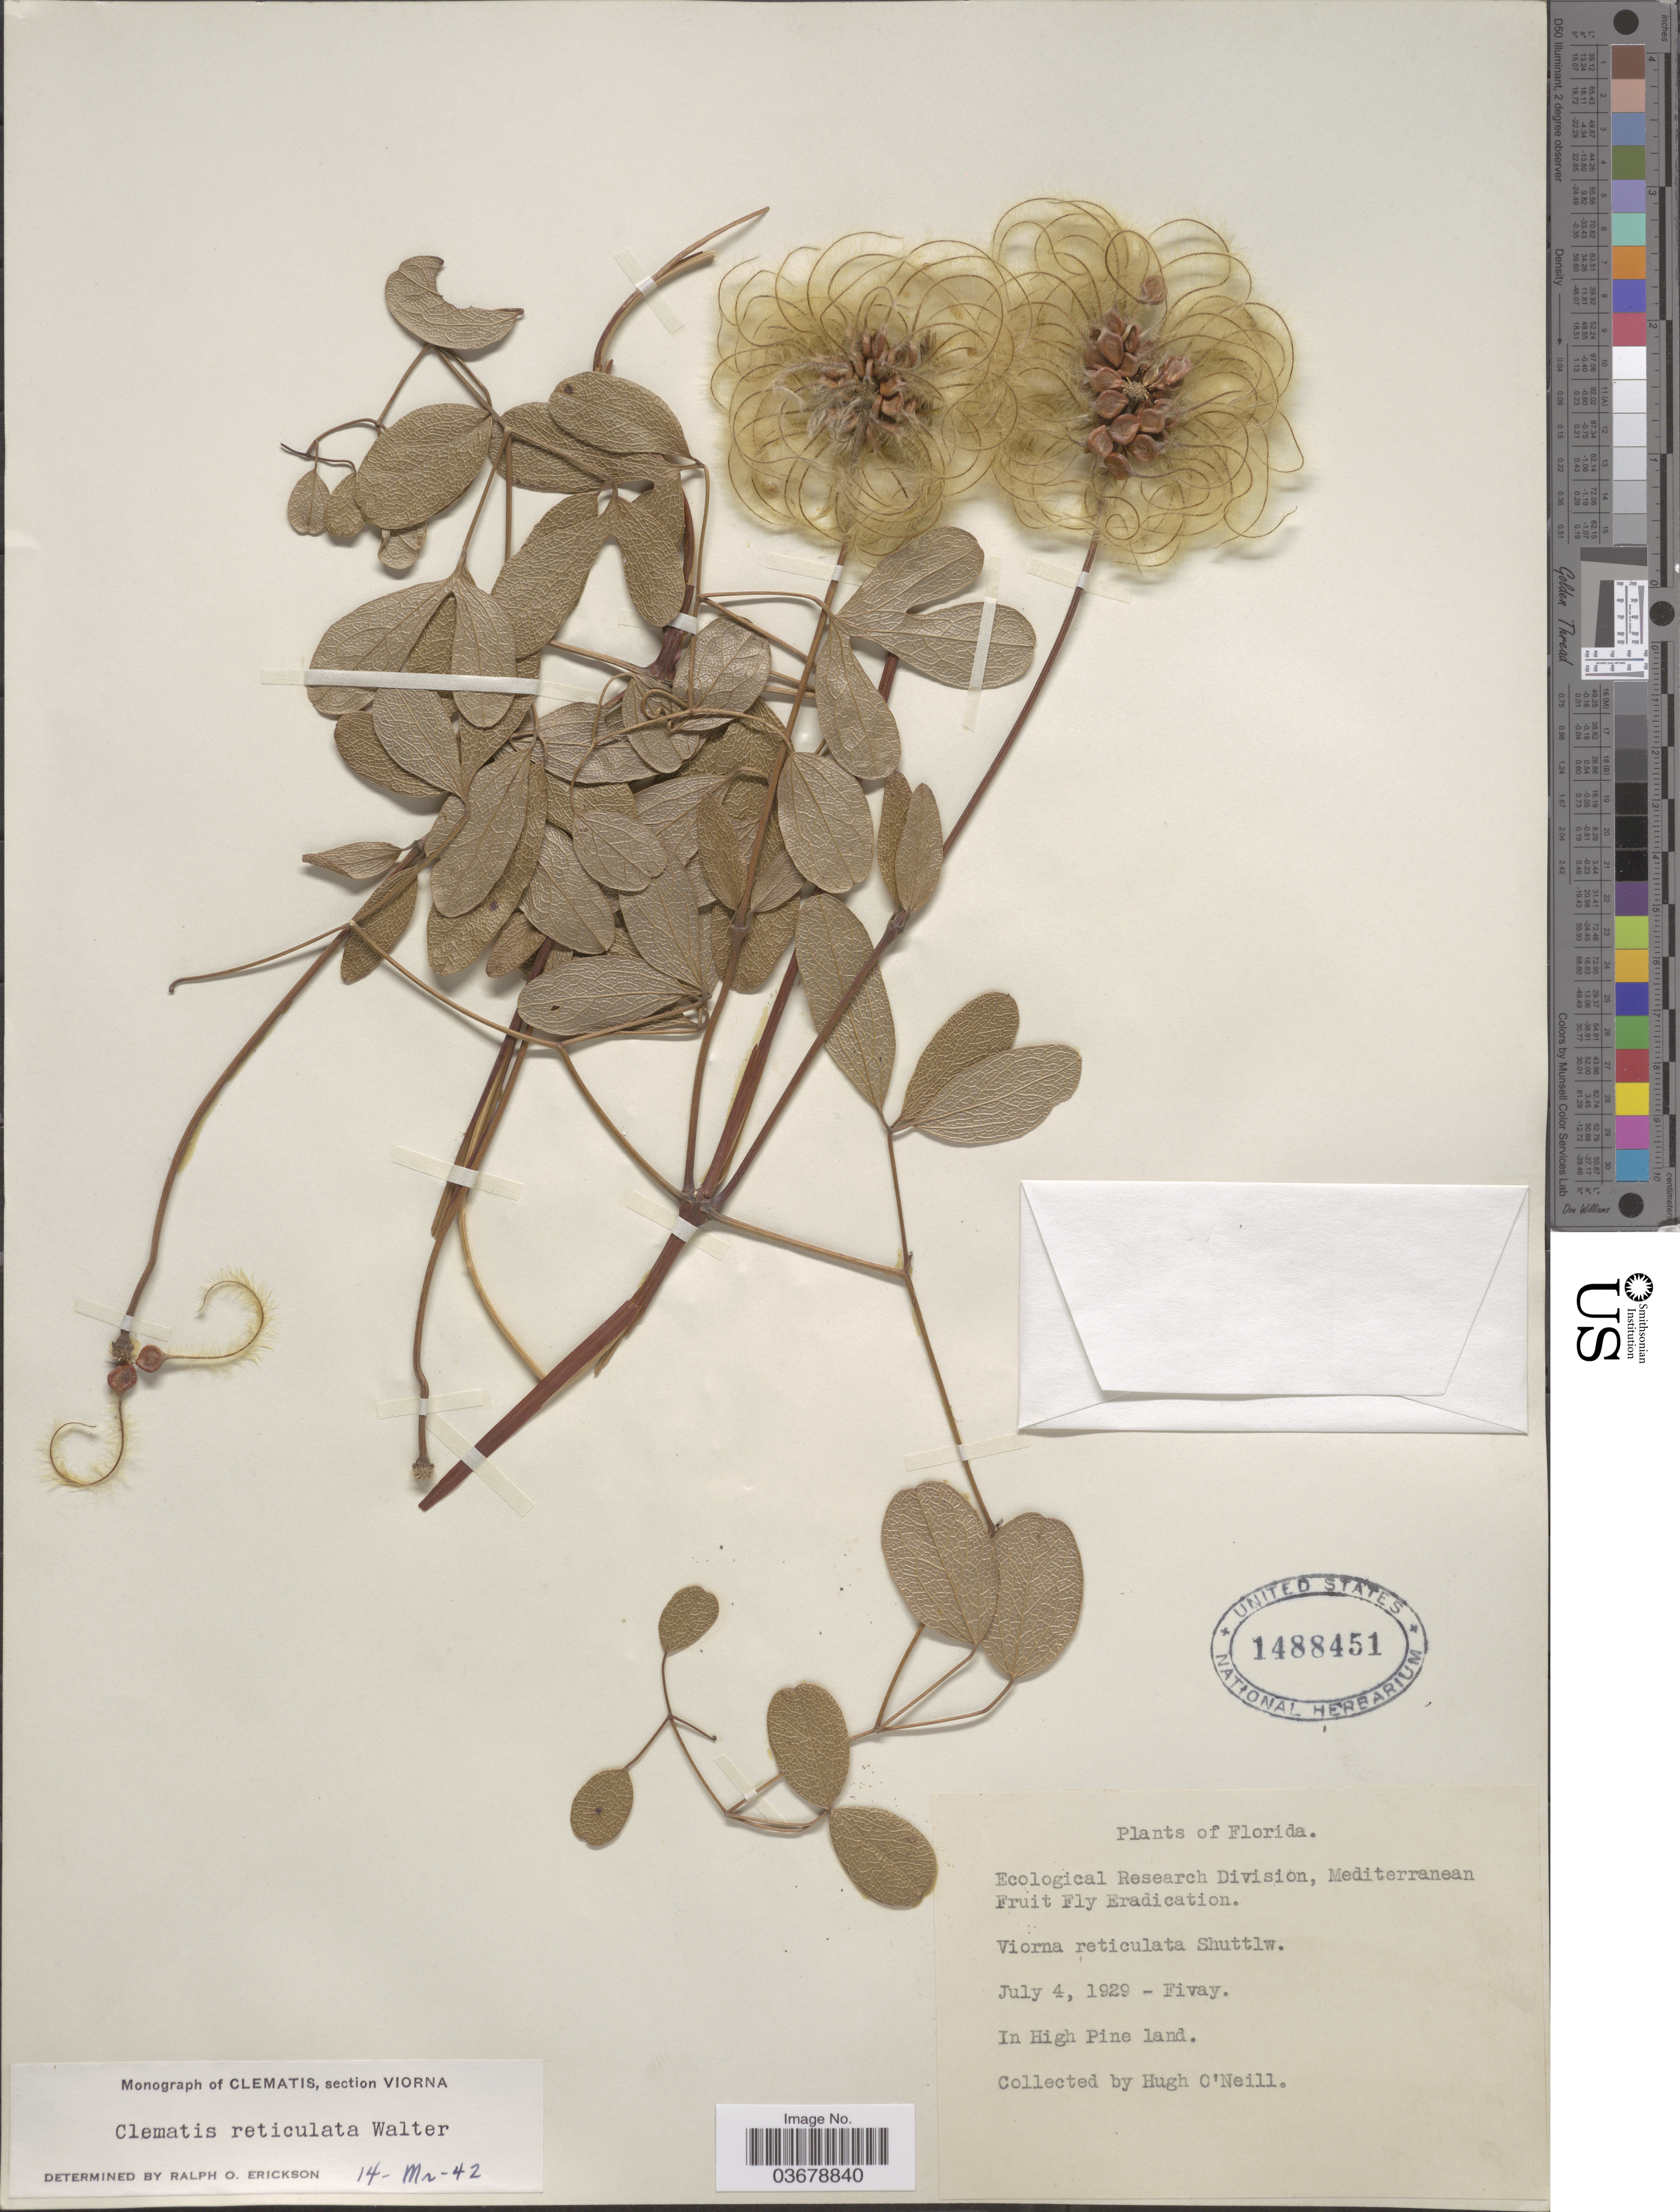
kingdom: Plantae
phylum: Tracheophyta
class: Magnoliopsida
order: Ranunculales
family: Ranunculaceae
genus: Clematis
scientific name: Clematis viorna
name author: L.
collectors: H. O'Neill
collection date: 1929-07-04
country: United States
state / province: Florida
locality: Fivay. In High Pine land.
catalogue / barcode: US 1488451